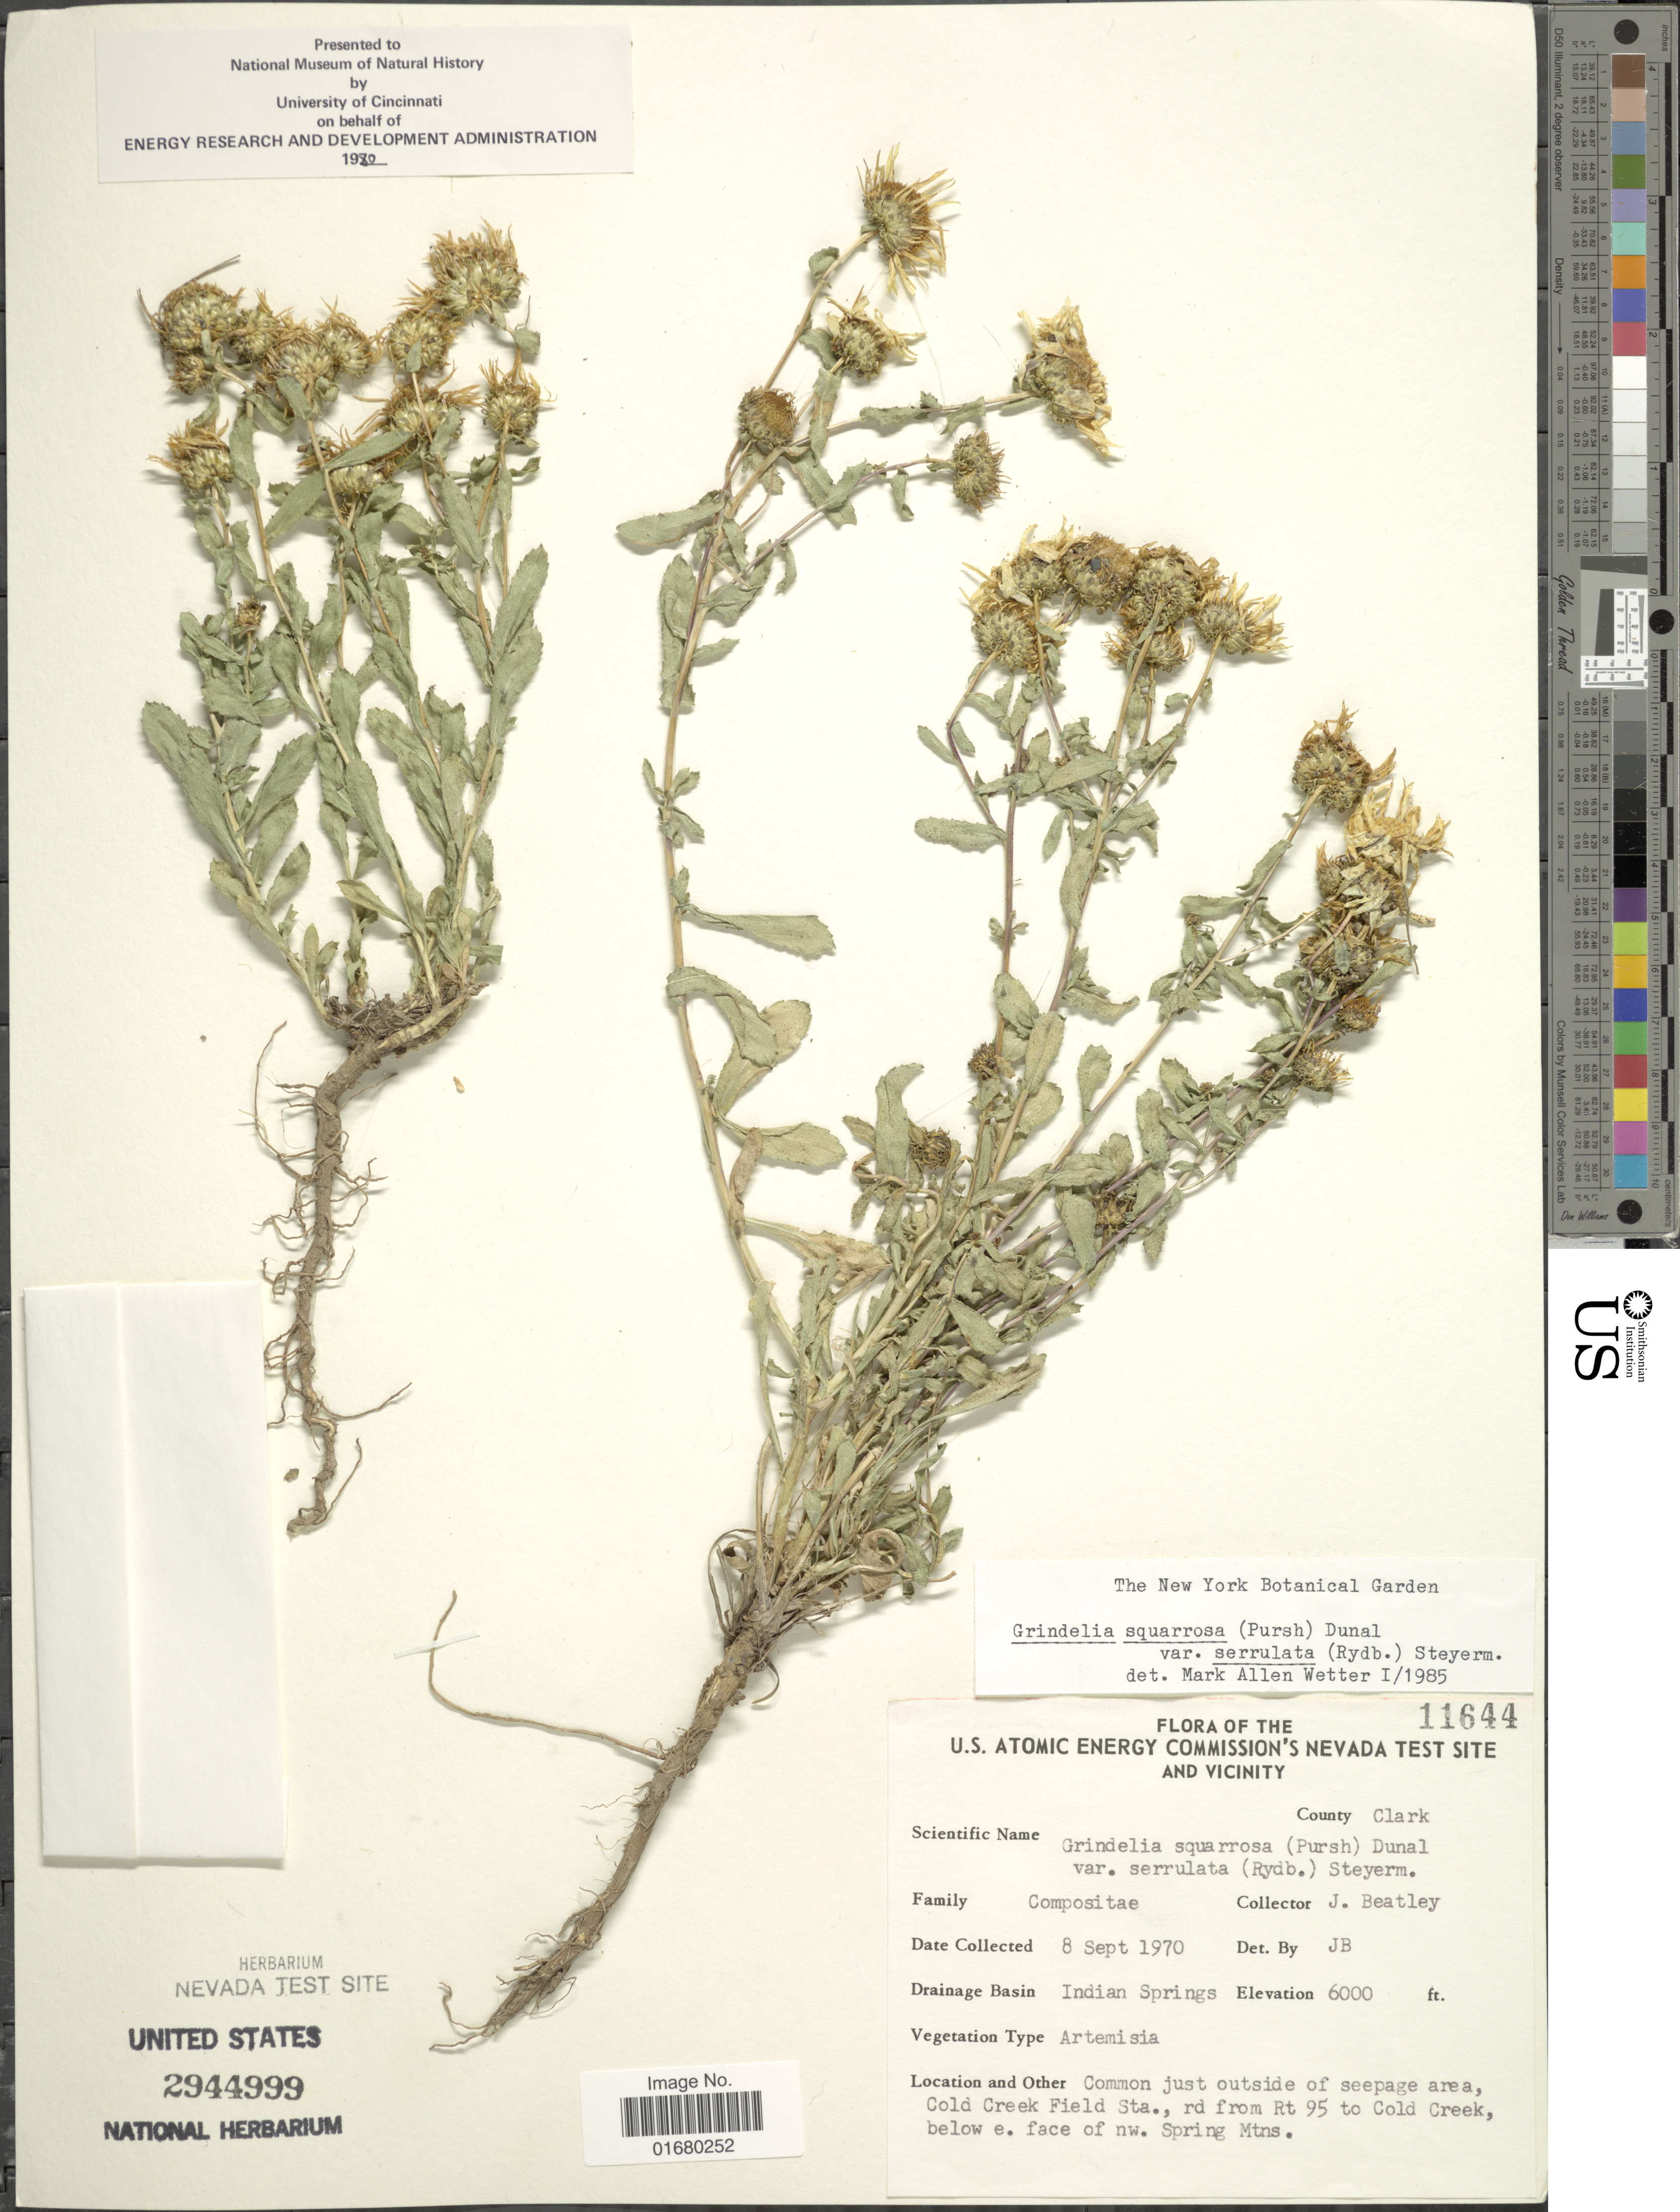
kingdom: Plantae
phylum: Tracheophyta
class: Magnoliopsida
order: Asterales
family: Asteraceae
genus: Grindelia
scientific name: Grindelia squarrosa var. serrulata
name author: (Rydb.) Steyerm.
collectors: J. C. Beatley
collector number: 11644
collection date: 1970-09-08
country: United States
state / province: Nevada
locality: U.S. Atomic Energy Commission's Nevada test site and Vicinity, Drainage Basin: Indian Springs, Common just outside of seepage area, Cold Creek Field Sta., rd from Rt 95 to Cold Creek, below e. face of nw. Spring Mtns., County: Clark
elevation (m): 1829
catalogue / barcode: US 2944999